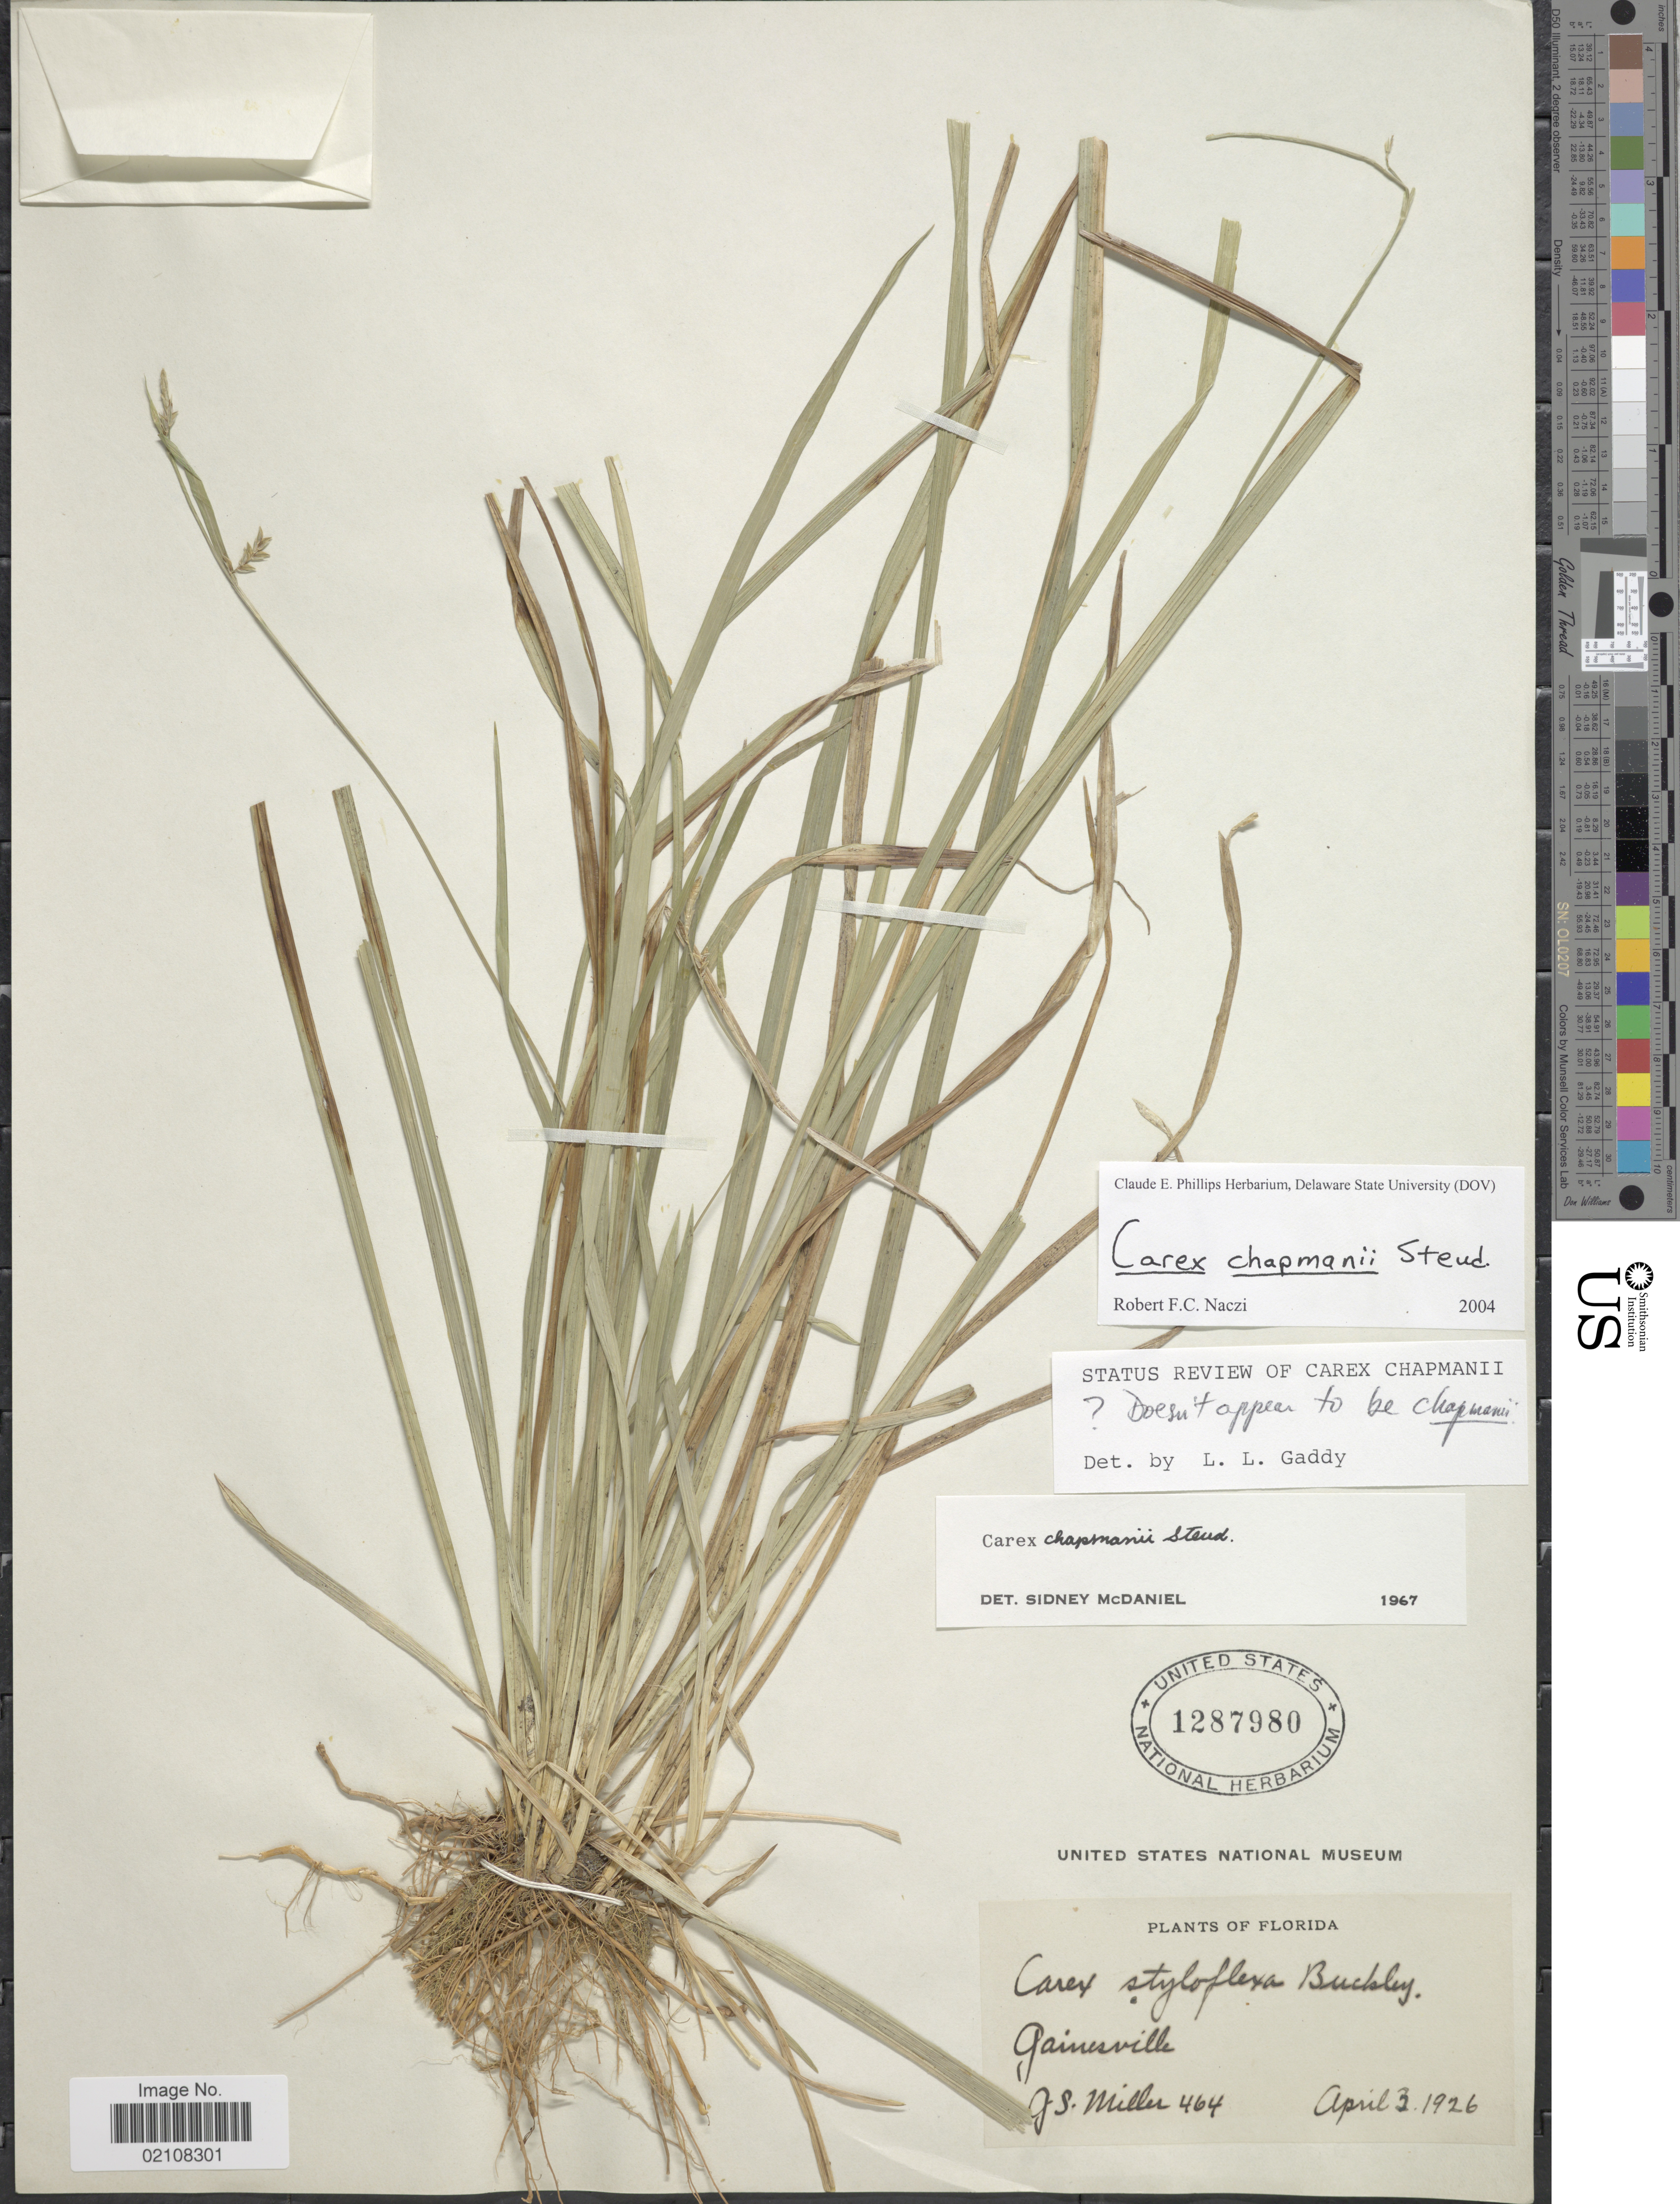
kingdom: Plantae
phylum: Tracheophyta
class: Liliopsida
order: Poales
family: Cyperaceae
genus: Carex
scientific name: Carex chapmanii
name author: Steud.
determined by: Naczi, R. F. C.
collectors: G. S. Miller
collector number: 464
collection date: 1926-04-03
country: United States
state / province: Florida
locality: Gainesville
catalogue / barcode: US 1287980